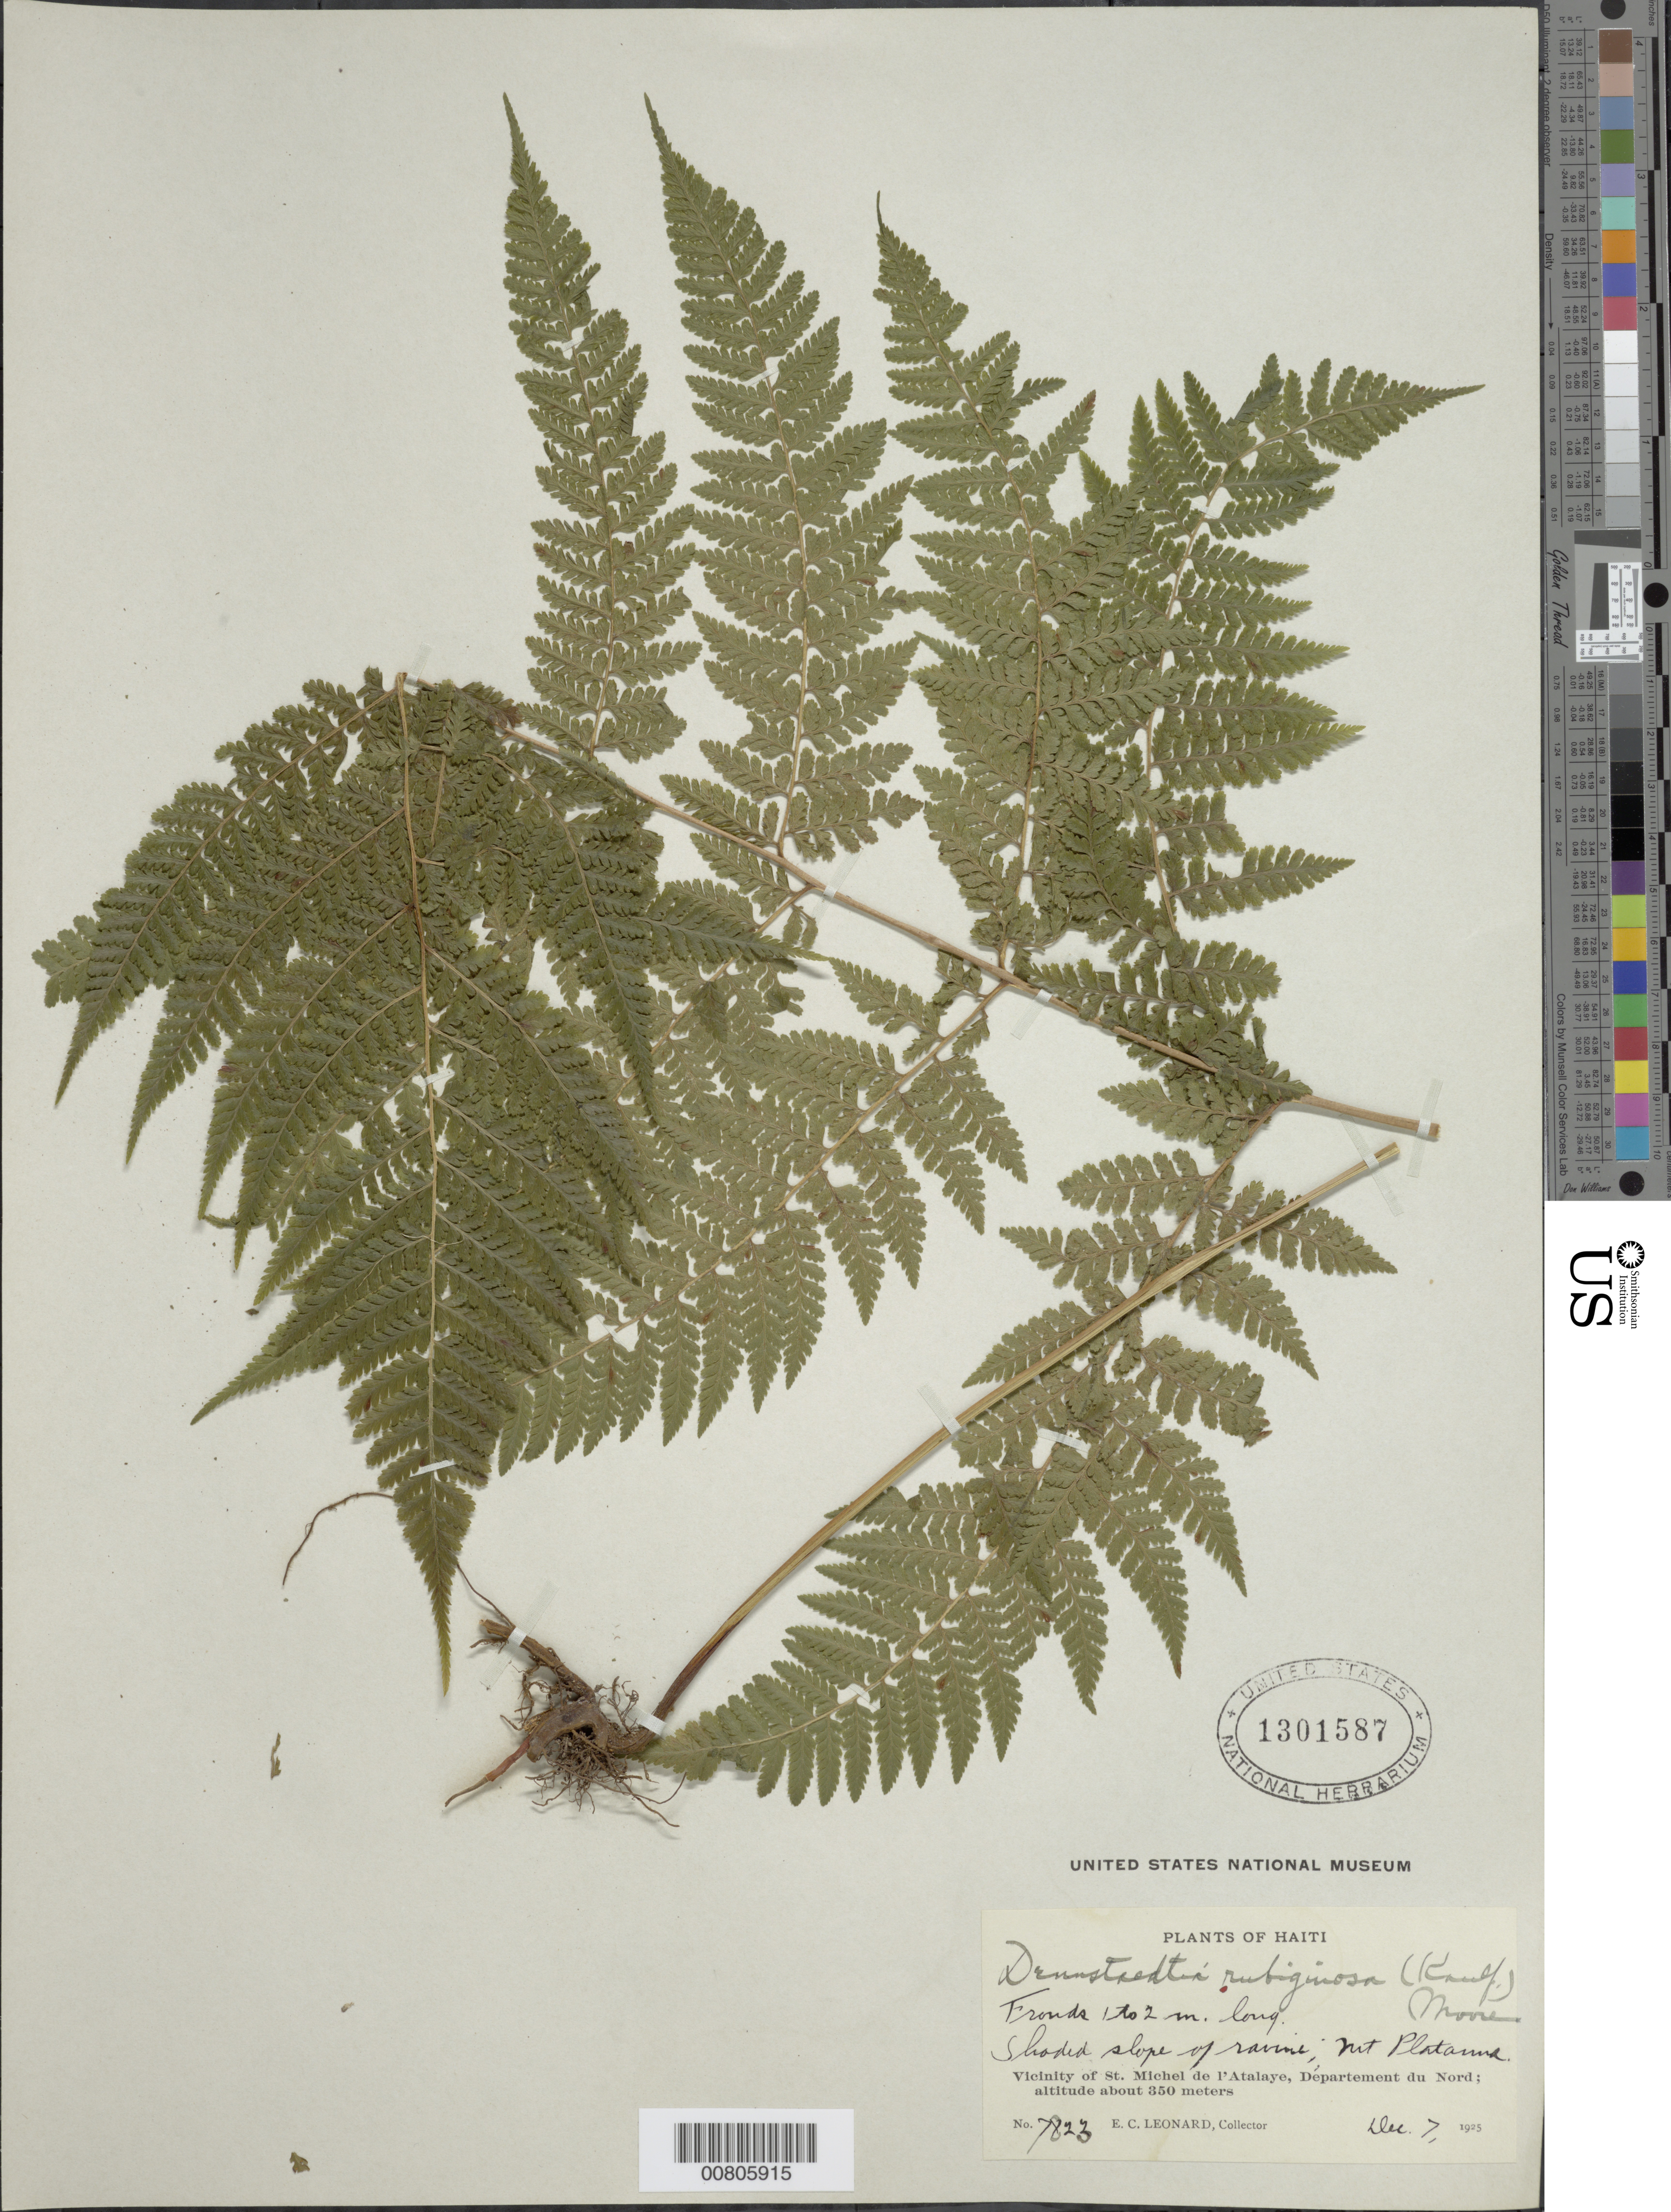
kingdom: Plantae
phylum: Tracheophyta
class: Polypodiopsida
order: Polypodiales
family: Dennstaedtiaceae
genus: Dennstaedtia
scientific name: Dennstaedtia cicutaria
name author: (Sw.) T. Moore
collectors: E. C. Leonard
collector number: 7823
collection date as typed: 07 Dec 1925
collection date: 1925-12-07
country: Haiti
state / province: Nord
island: Hispaniola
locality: St. Michel de l'Atalaye, Mt. Platanna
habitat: Shaded slope of ravine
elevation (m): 350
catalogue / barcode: US 1301587